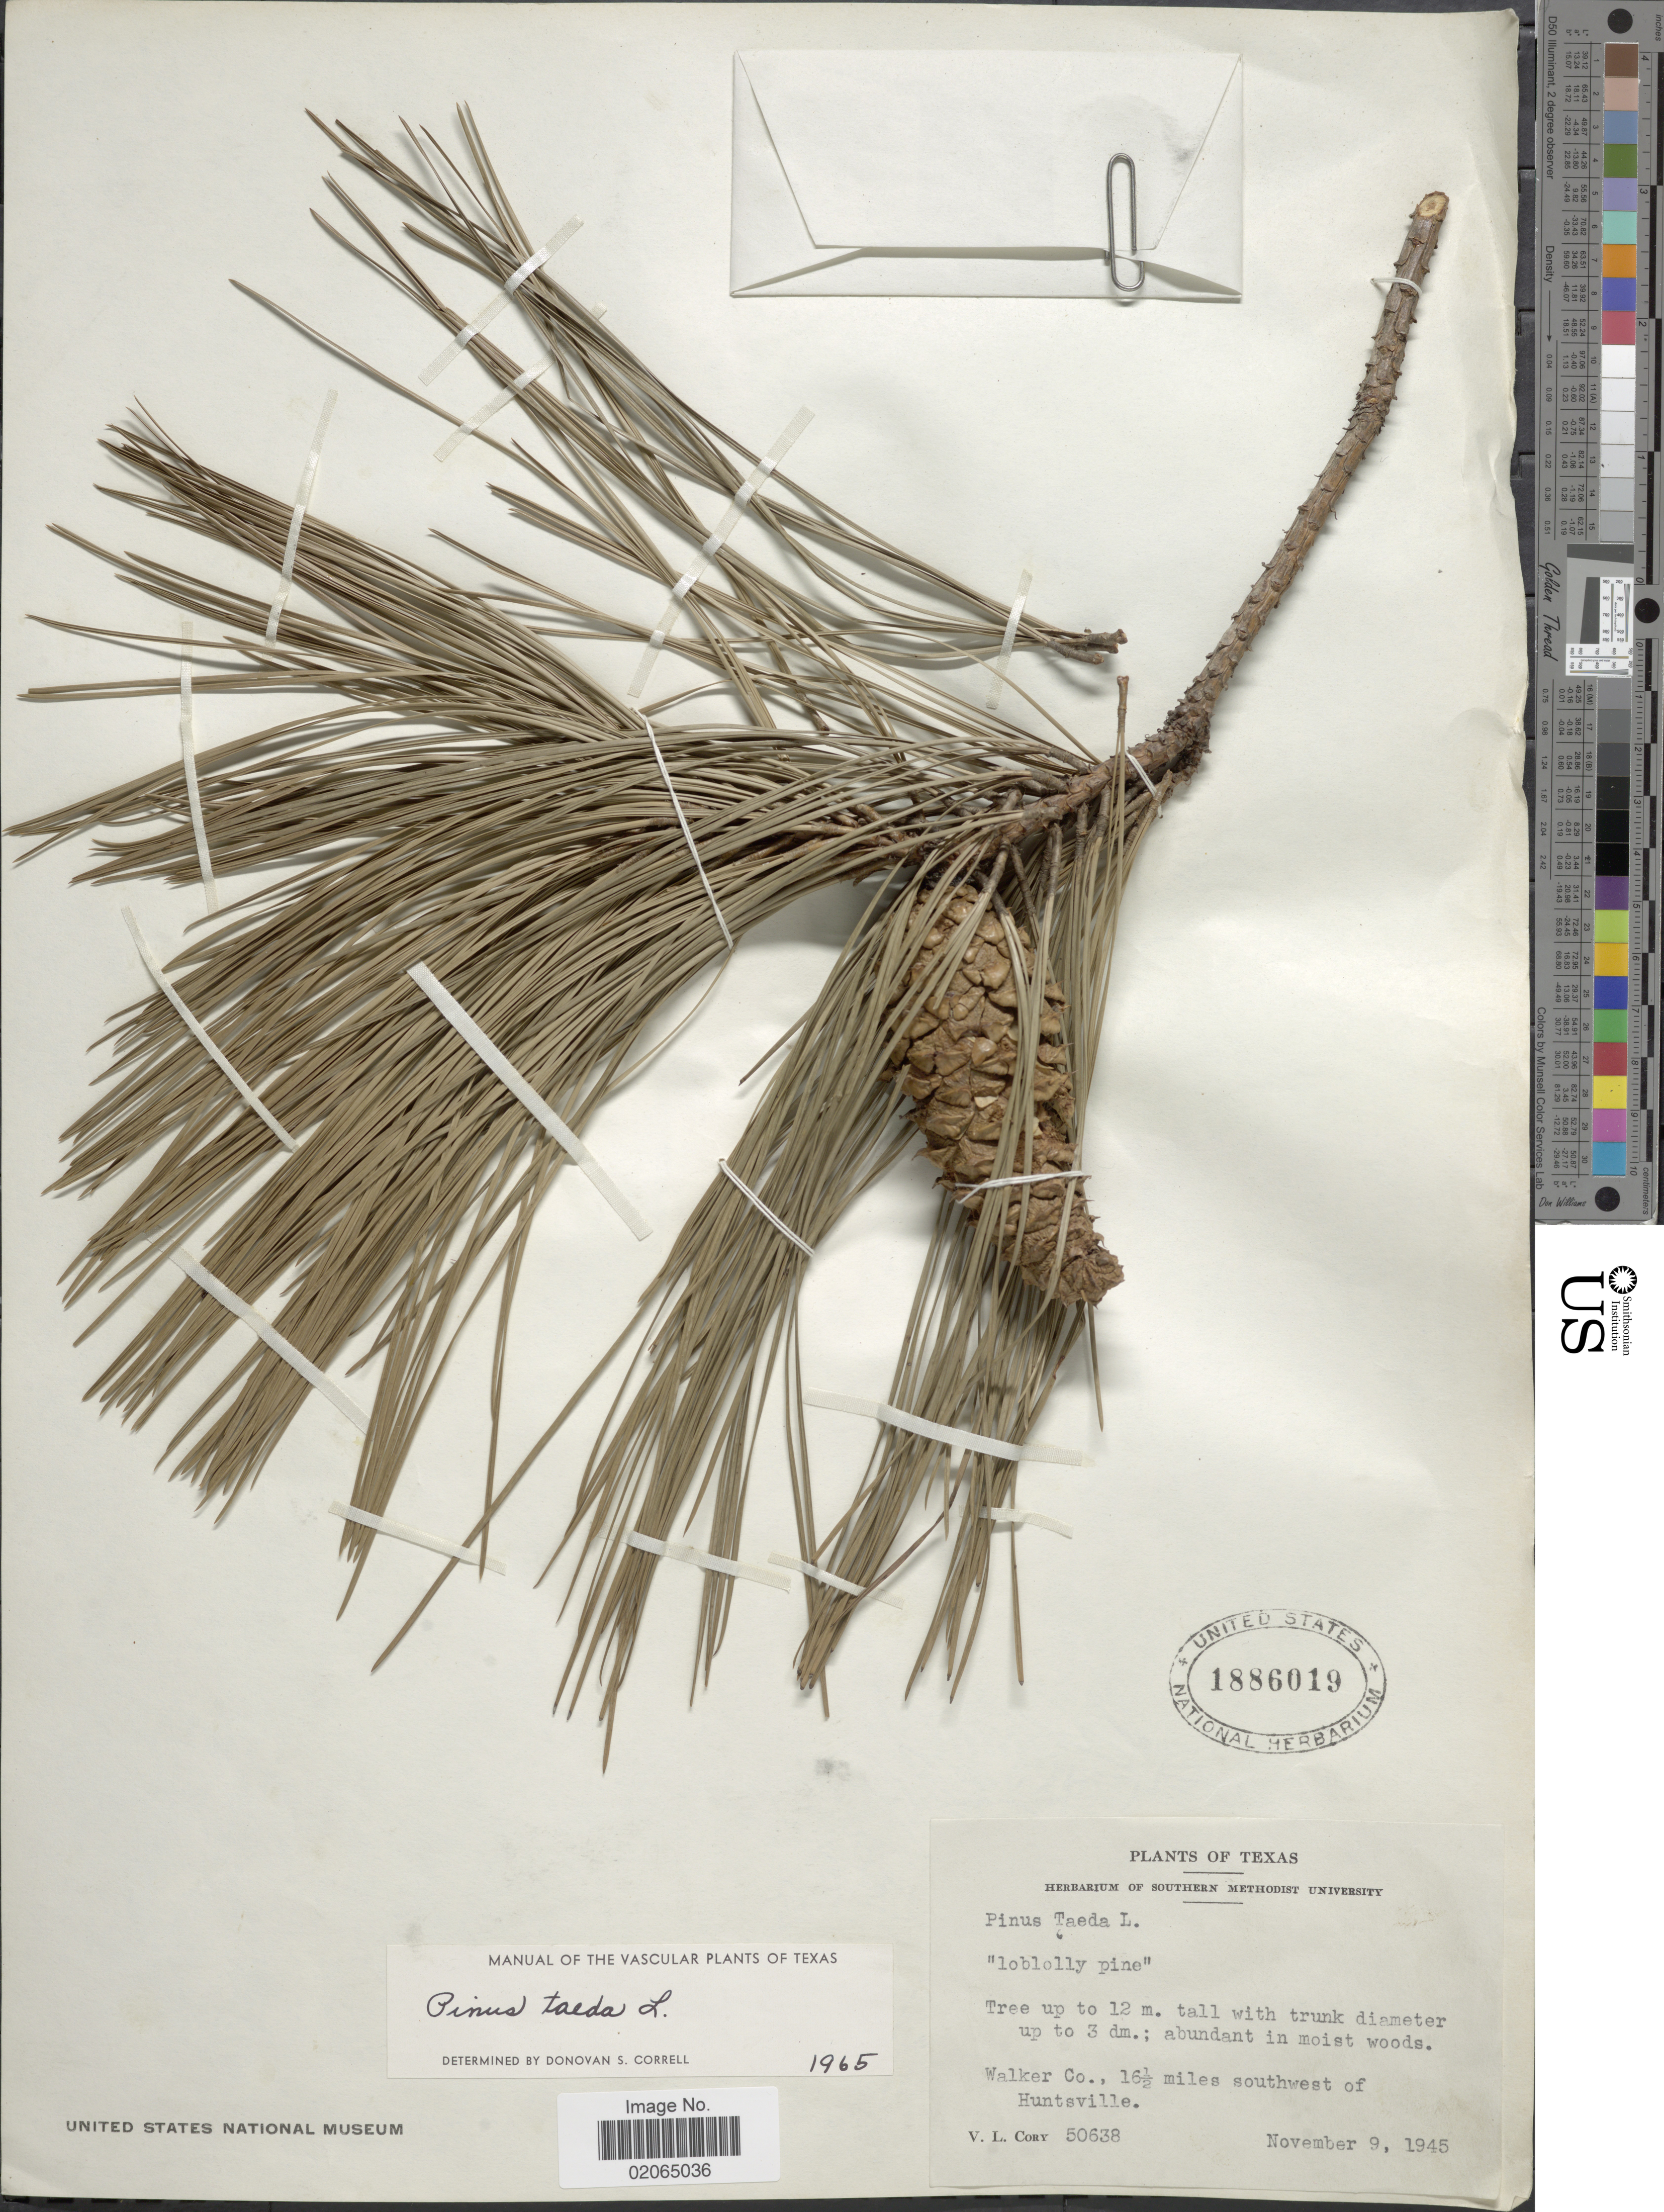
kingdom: Plantae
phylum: Tracheophyta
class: Pinopsida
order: Pinales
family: Pinaceae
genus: Pinus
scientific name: Pinus taeda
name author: L.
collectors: V. Cory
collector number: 50638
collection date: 1945-11-09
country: United States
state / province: Texas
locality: Walker Co., 16 1/2 miles southwest of Huntsville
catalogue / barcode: US 1886019